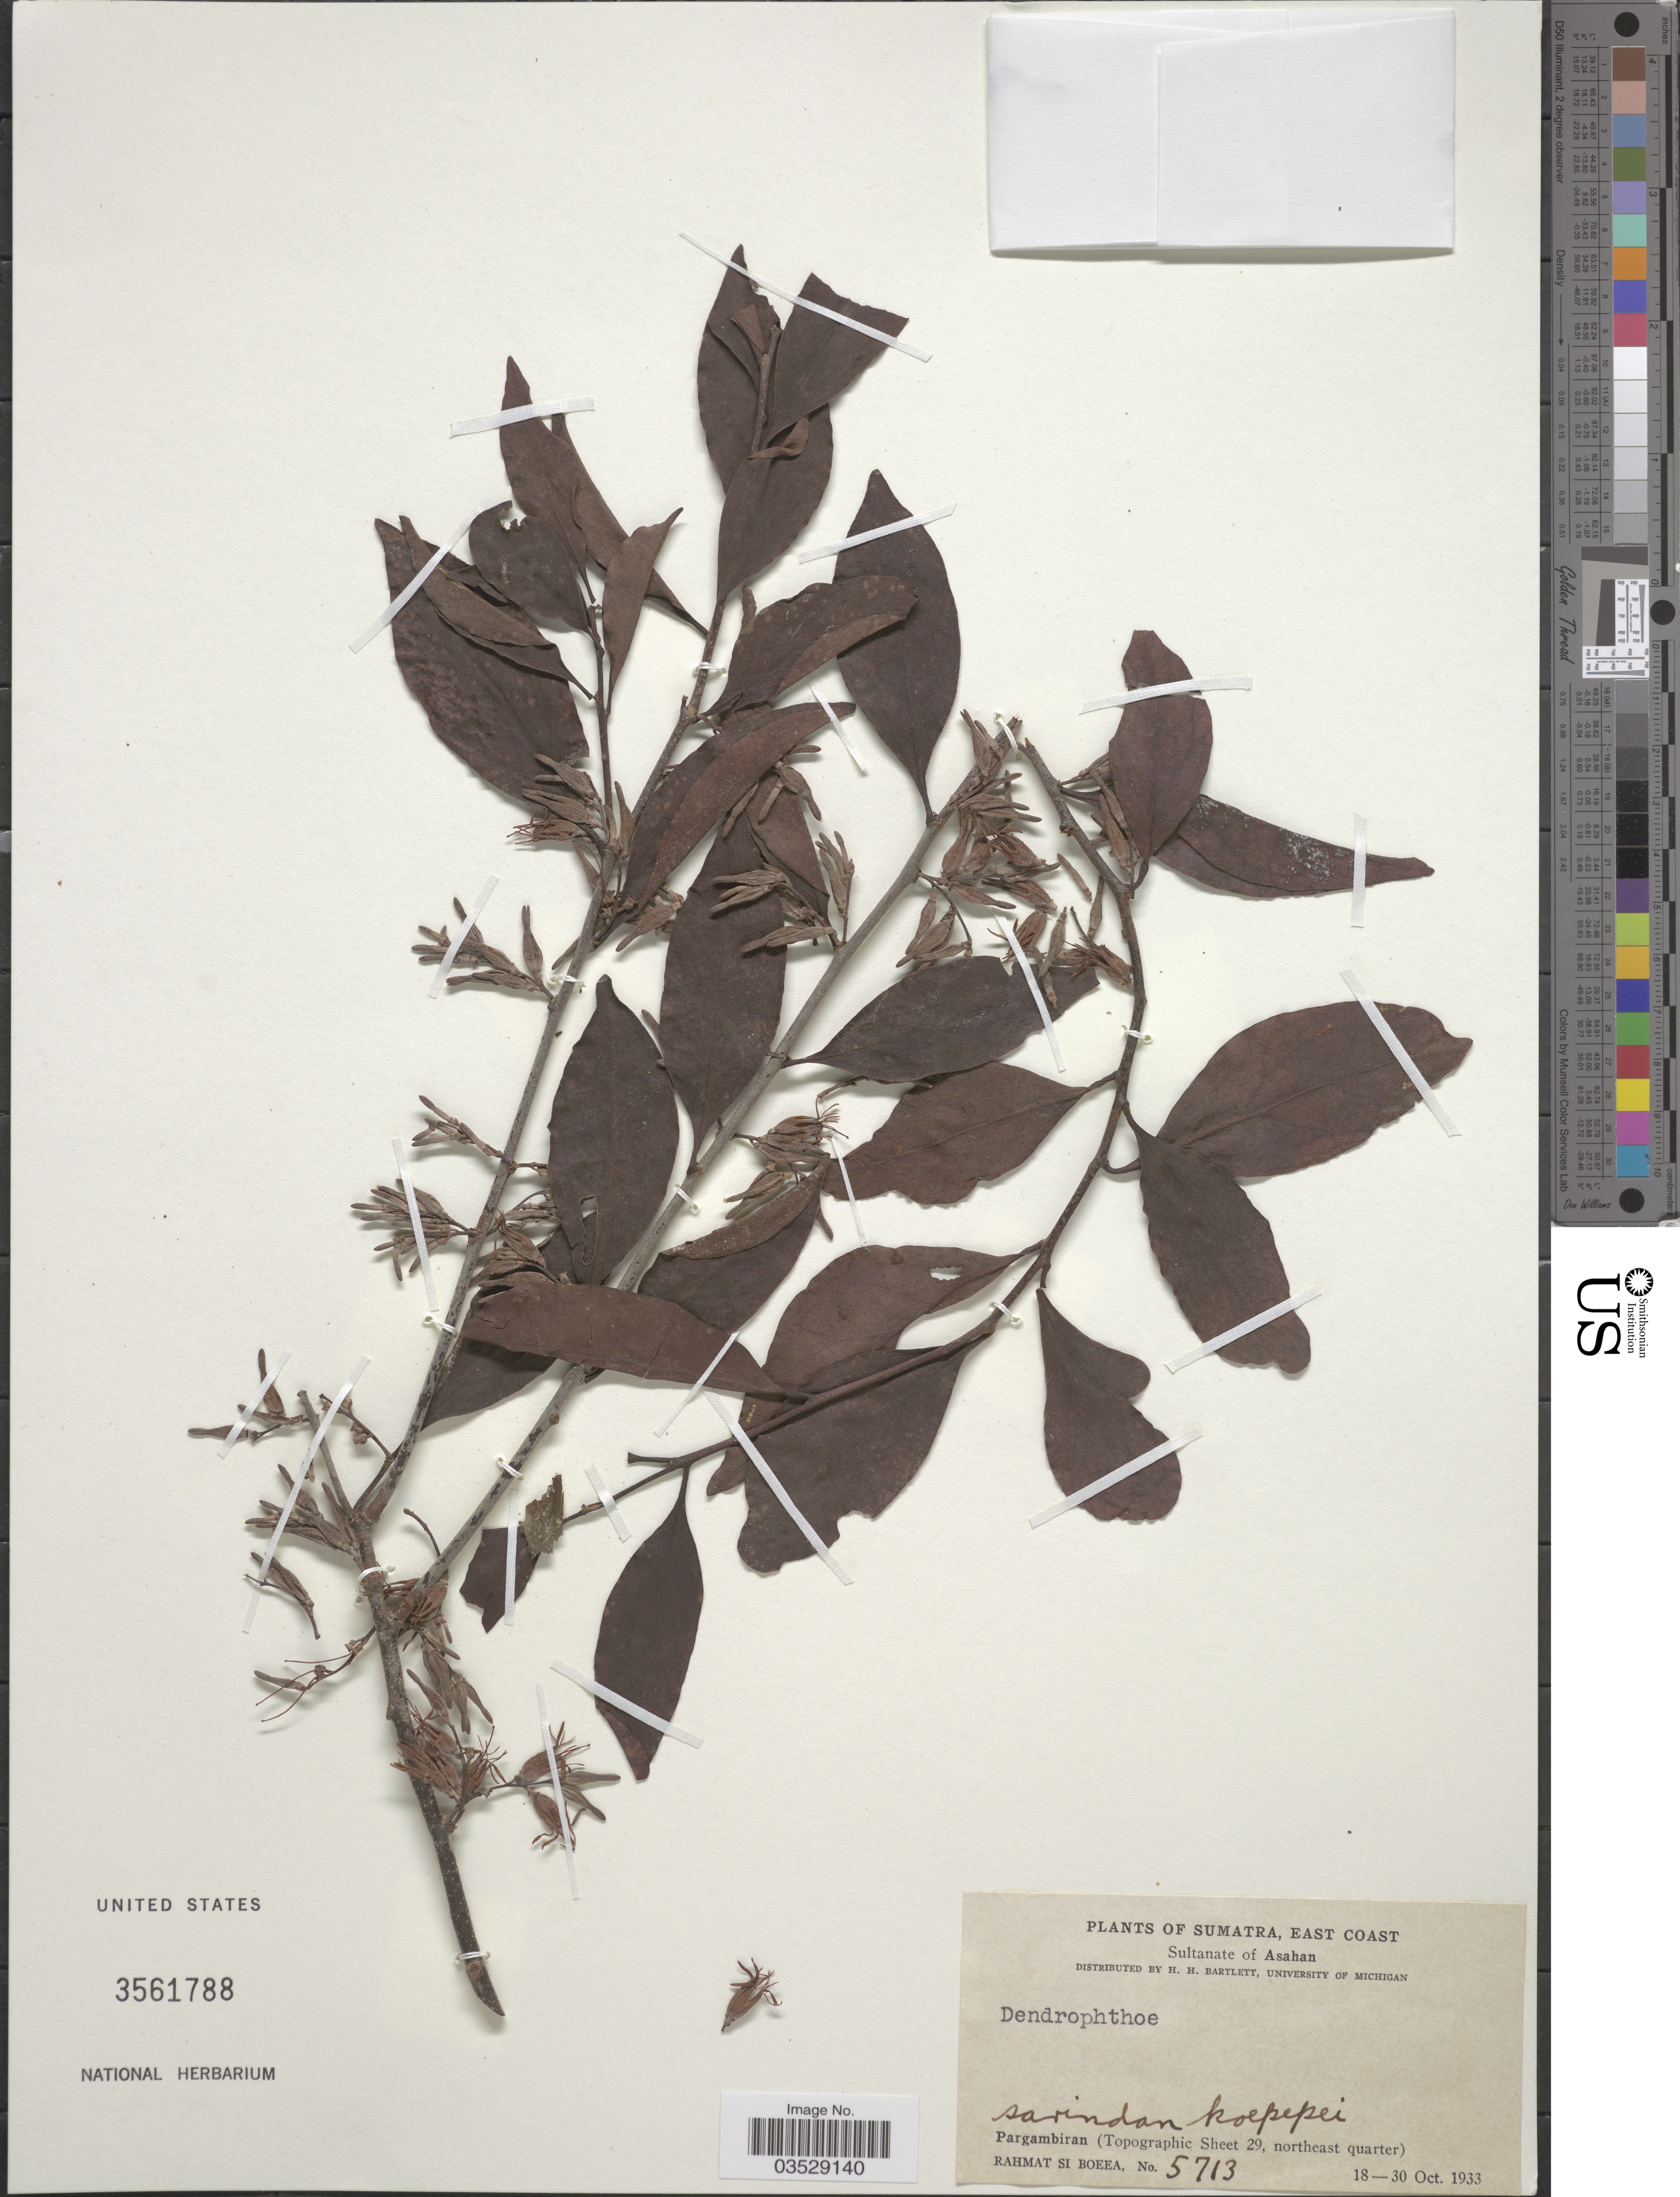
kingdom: Plantae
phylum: Tracheophyta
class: Magnoliopsida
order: Santalales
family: Loranthaceae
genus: Dendrophthoe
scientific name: Dendrophthoe sp.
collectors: Rahmat Si Boeea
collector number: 5713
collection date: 1933-10-18/1933-10-30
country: Indonesia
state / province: Sumatra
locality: East Coast. Sultanate of Asahan. Pargambiran (Topographic Sheet 29, northeast quarter).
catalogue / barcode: US 3561788